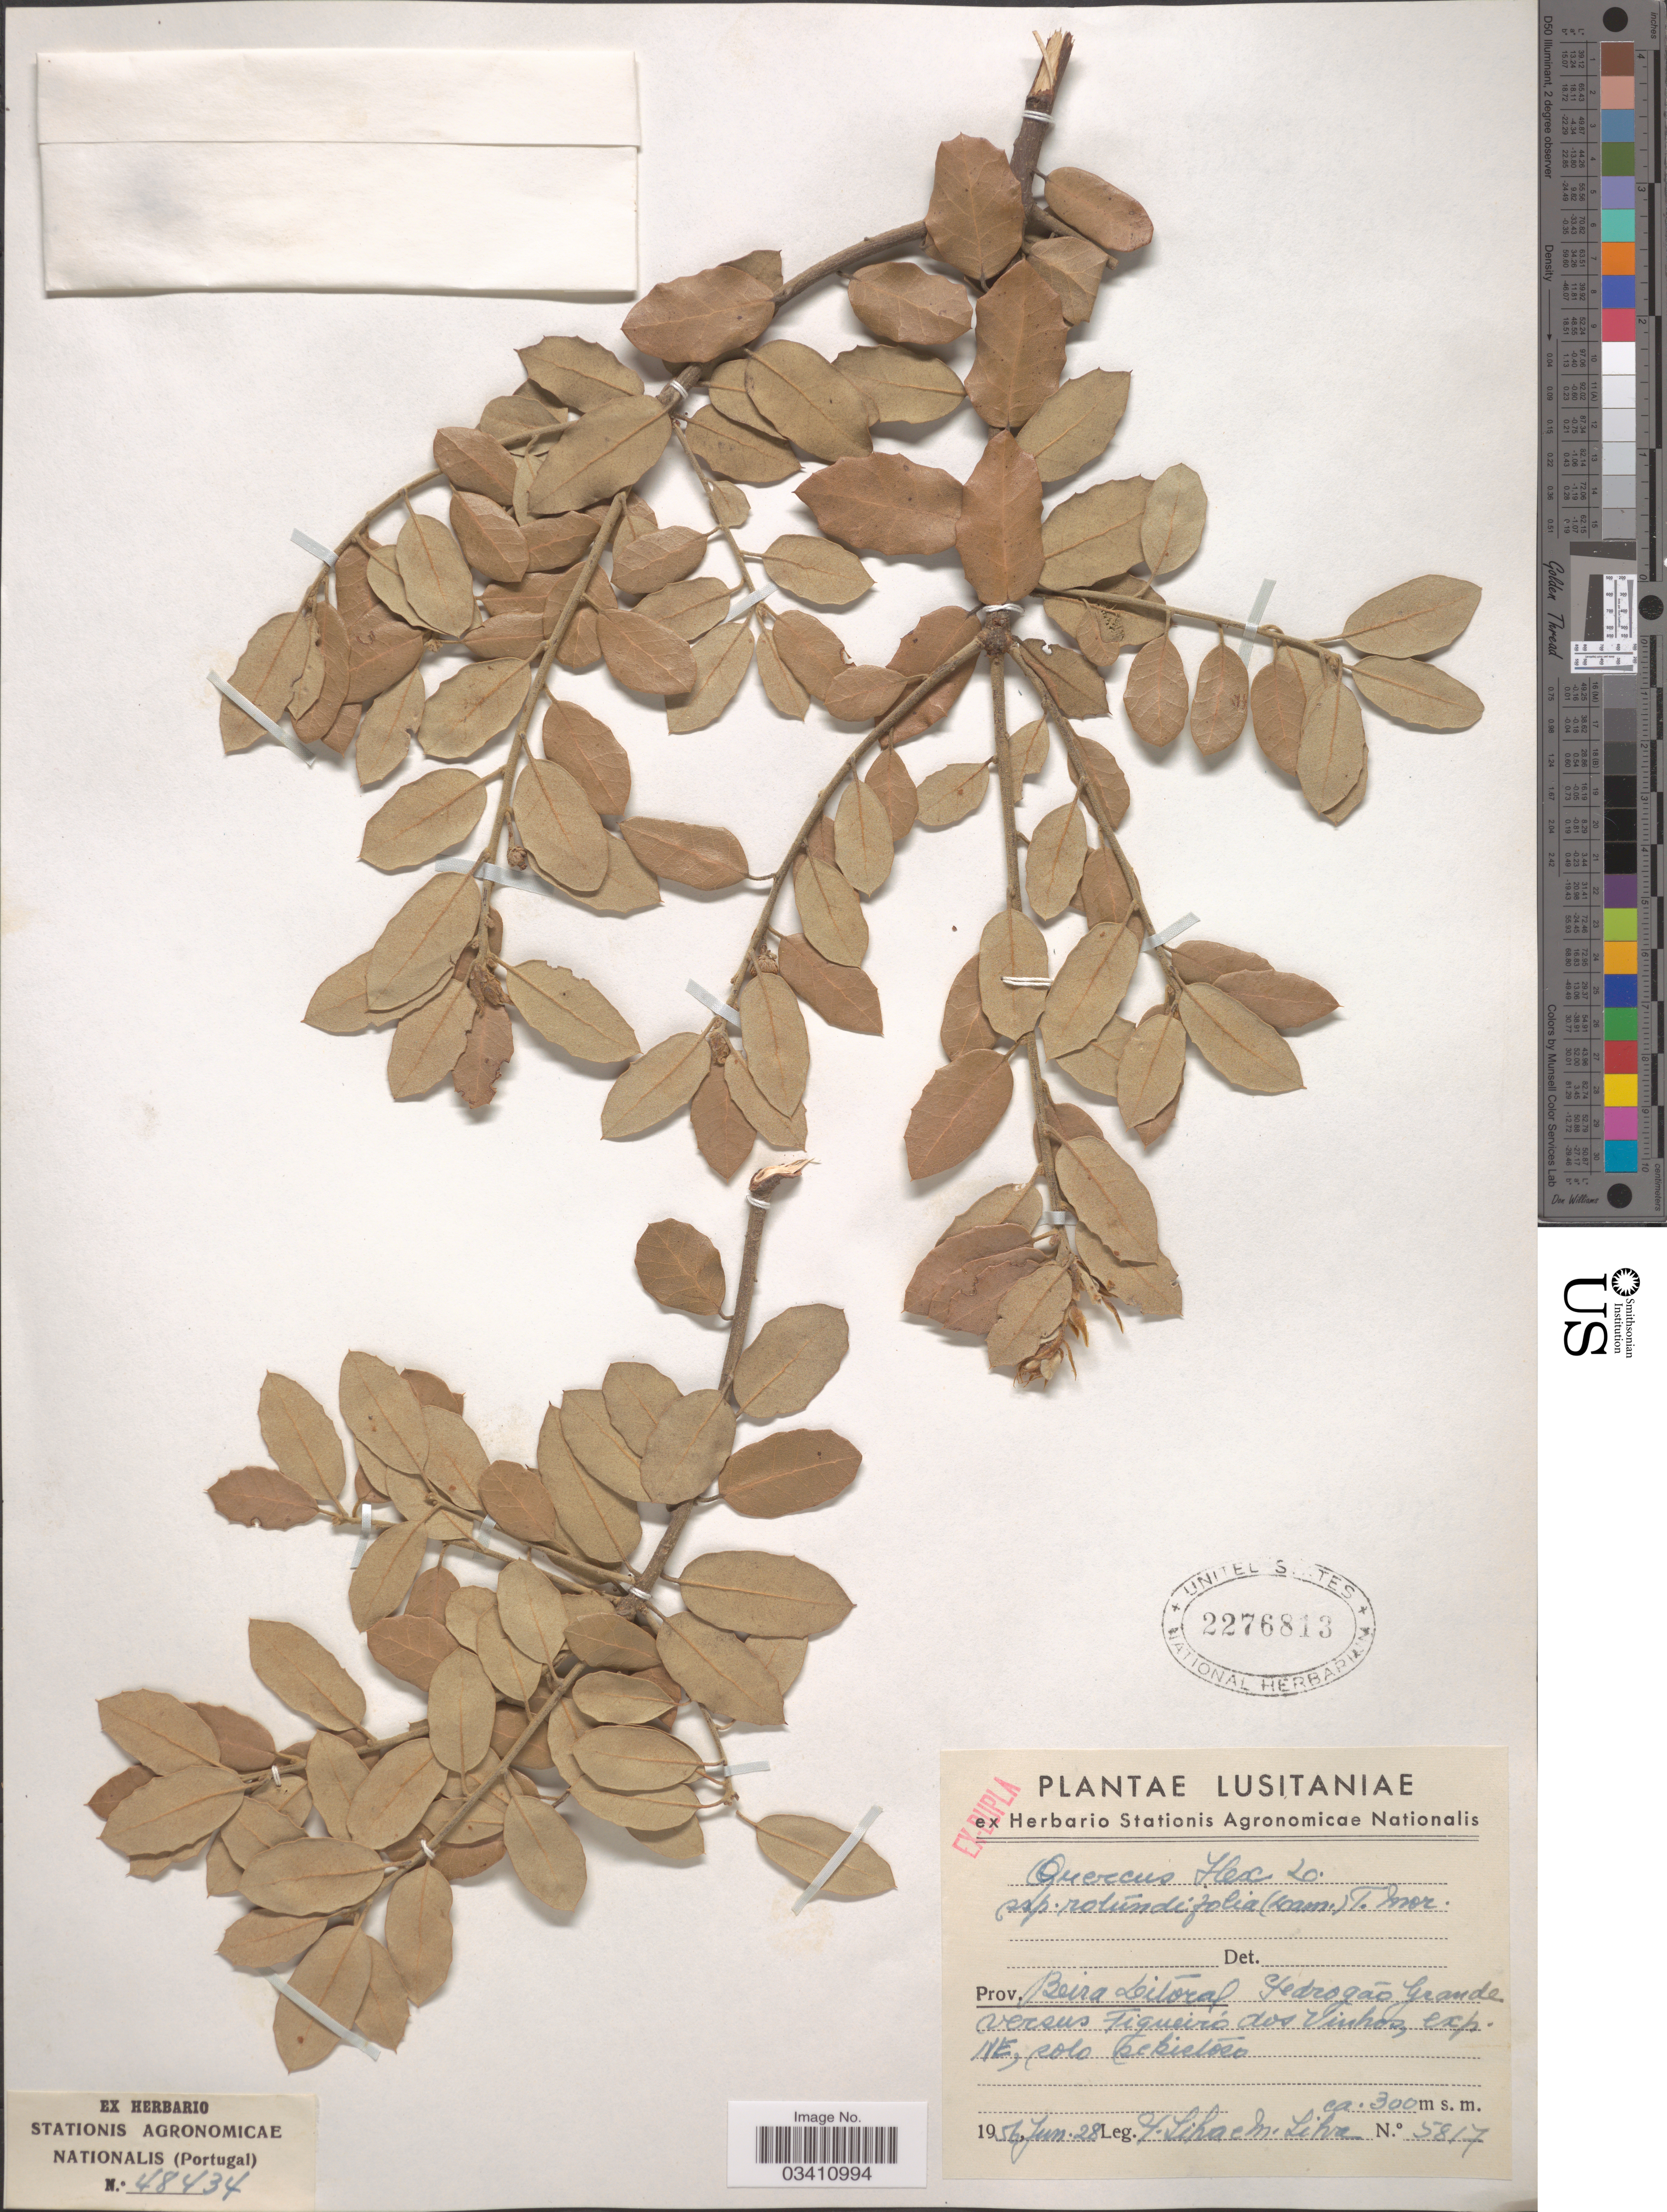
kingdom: Plantae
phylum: Tracheophyta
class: Magnoliopsida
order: Fagales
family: Fagaceae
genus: Quercus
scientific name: Quercus ilex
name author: Lour.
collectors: Y. Silva & M. da Silva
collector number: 5817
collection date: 1956-06-28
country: Portugal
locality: Lusitaniae. Prov. Beira Litóral Gedrogaó Grande versus Figueiró dos Vinhos, exp. NE, solo Febielseo [interpreted].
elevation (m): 300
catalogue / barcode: US 2276813